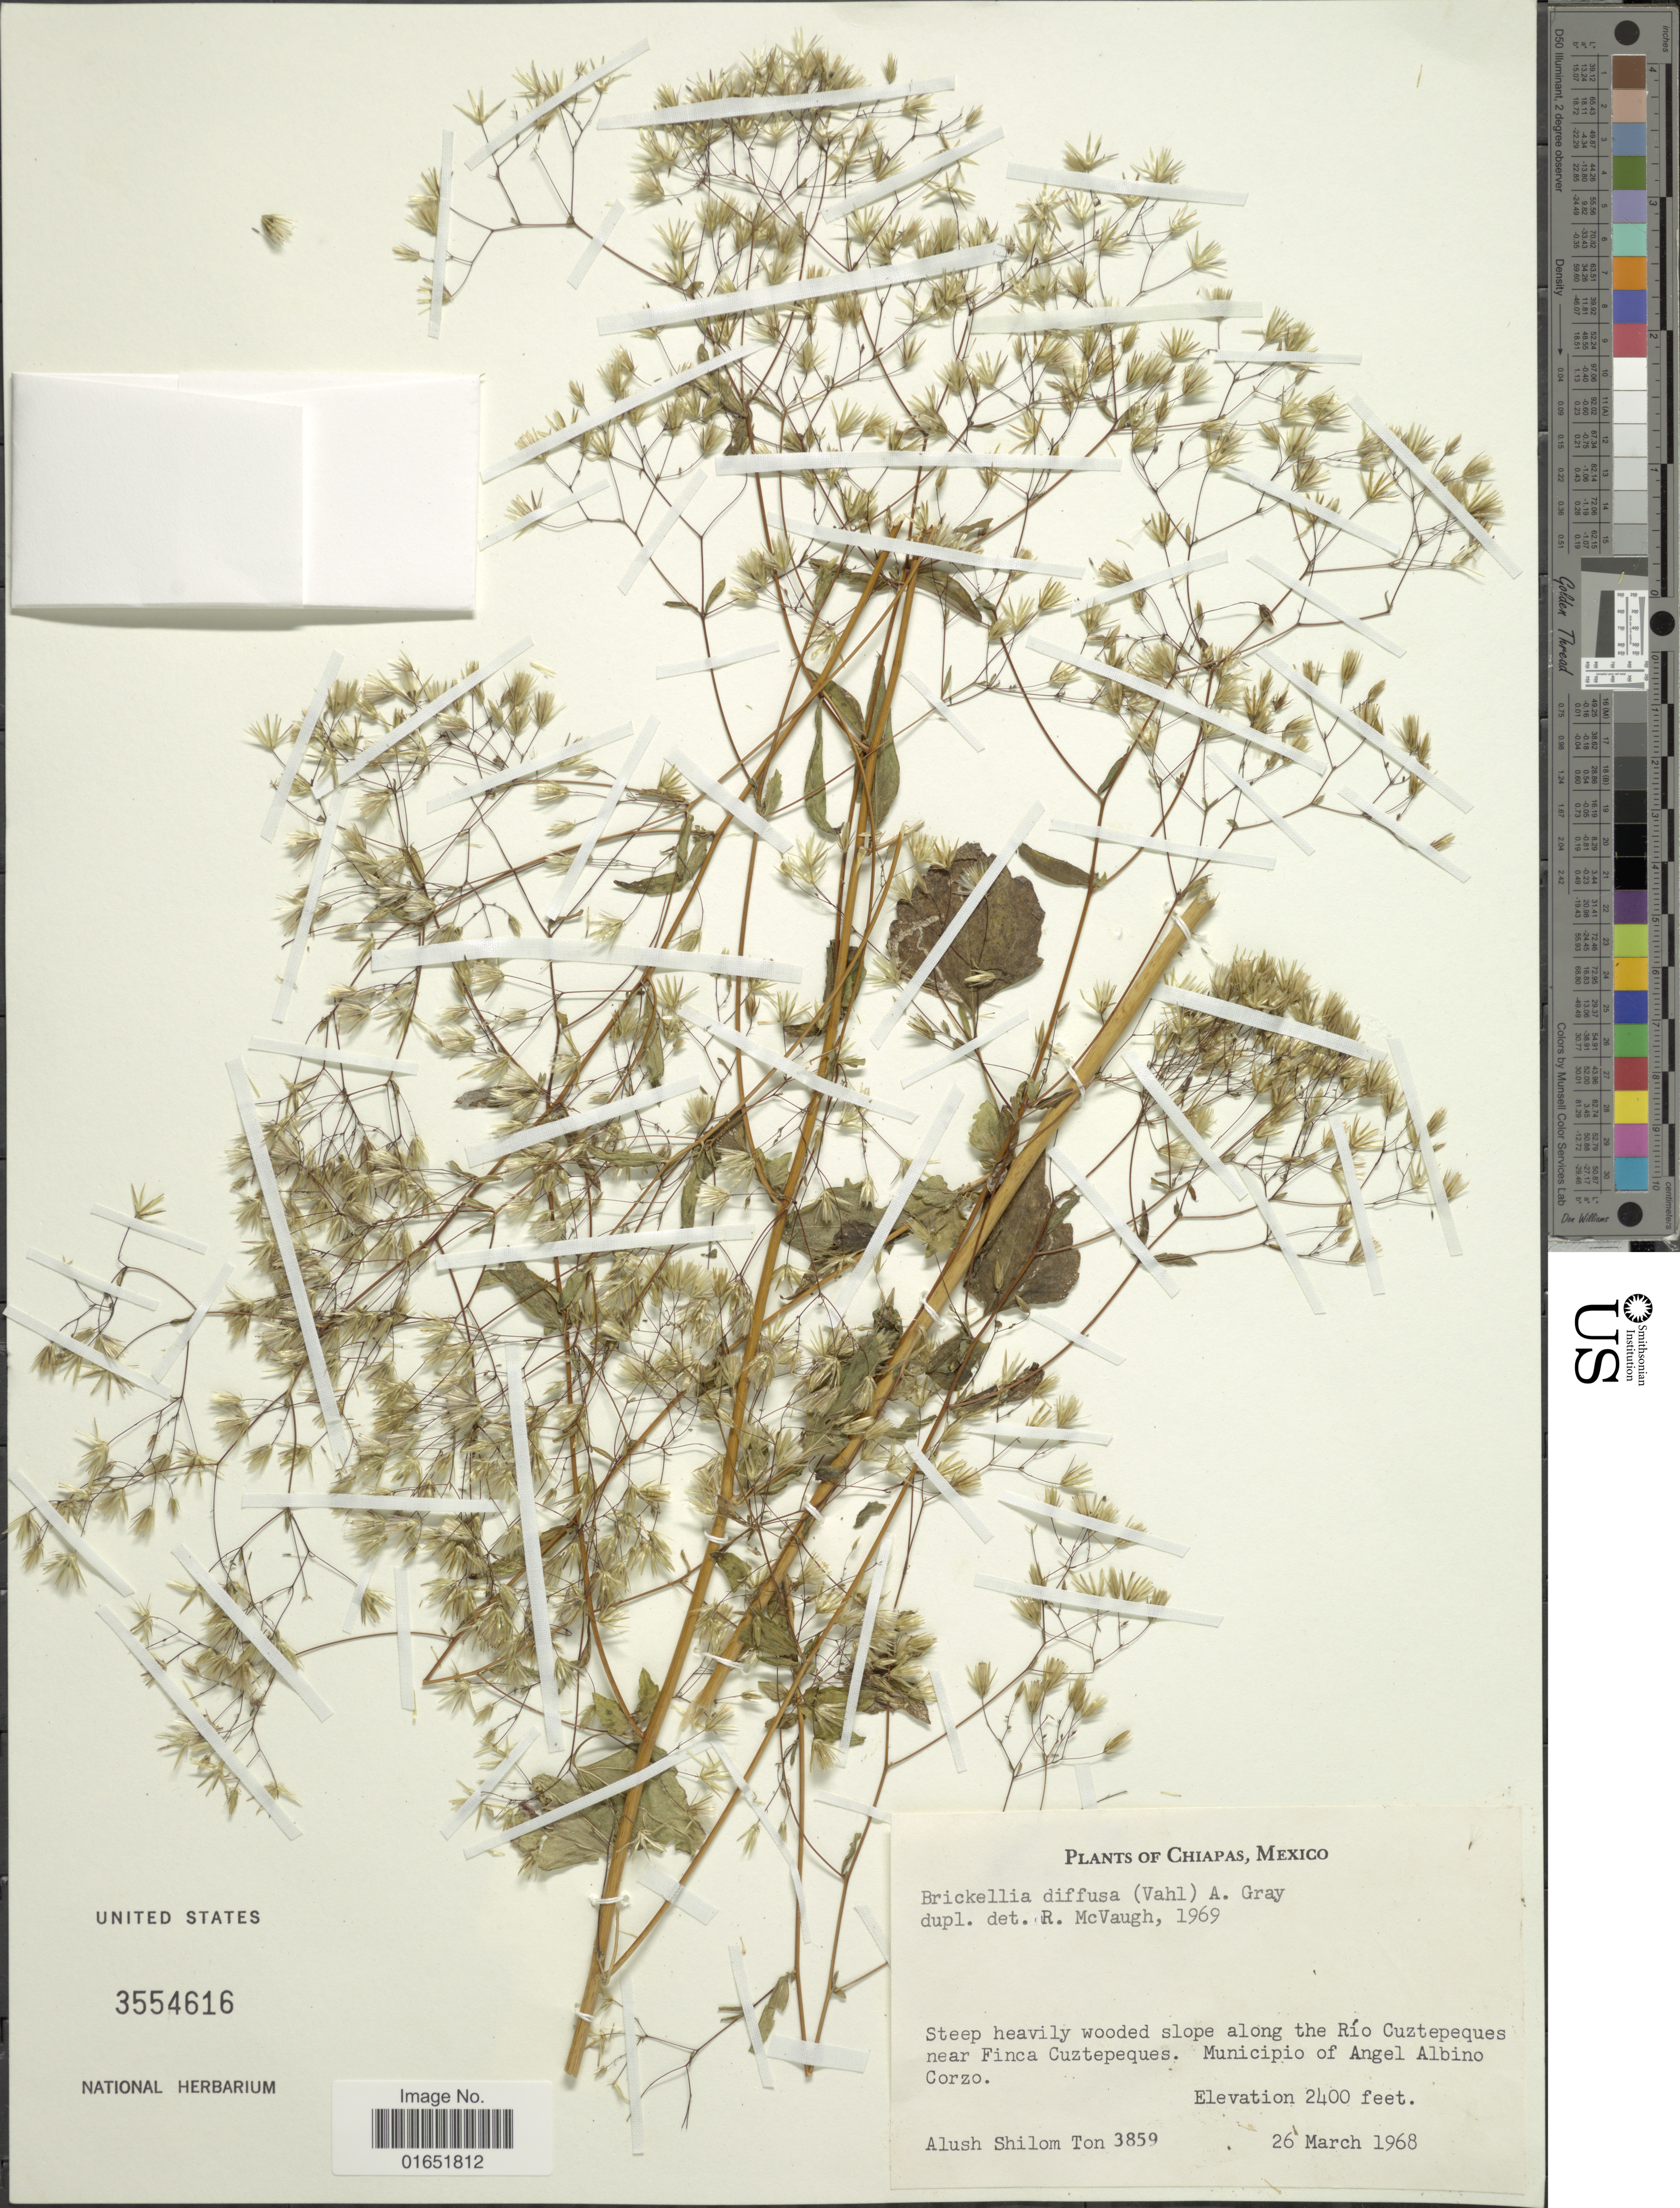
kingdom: Plantae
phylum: Tracheophyta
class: Magnoliopsida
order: Asterales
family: Asteraceae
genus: Brickellia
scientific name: Brickellia diffusa M.E. Jones, nom illeg.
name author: M.E. Jones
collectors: A. M. Ton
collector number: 3859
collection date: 1968-03-26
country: Mexico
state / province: Chiapas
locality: Steep heavily wooded slope along the Río Cuztepeques near Finca Cuztepeques. Municipio of Angel Albino Corzo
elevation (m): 732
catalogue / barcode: US 3554616